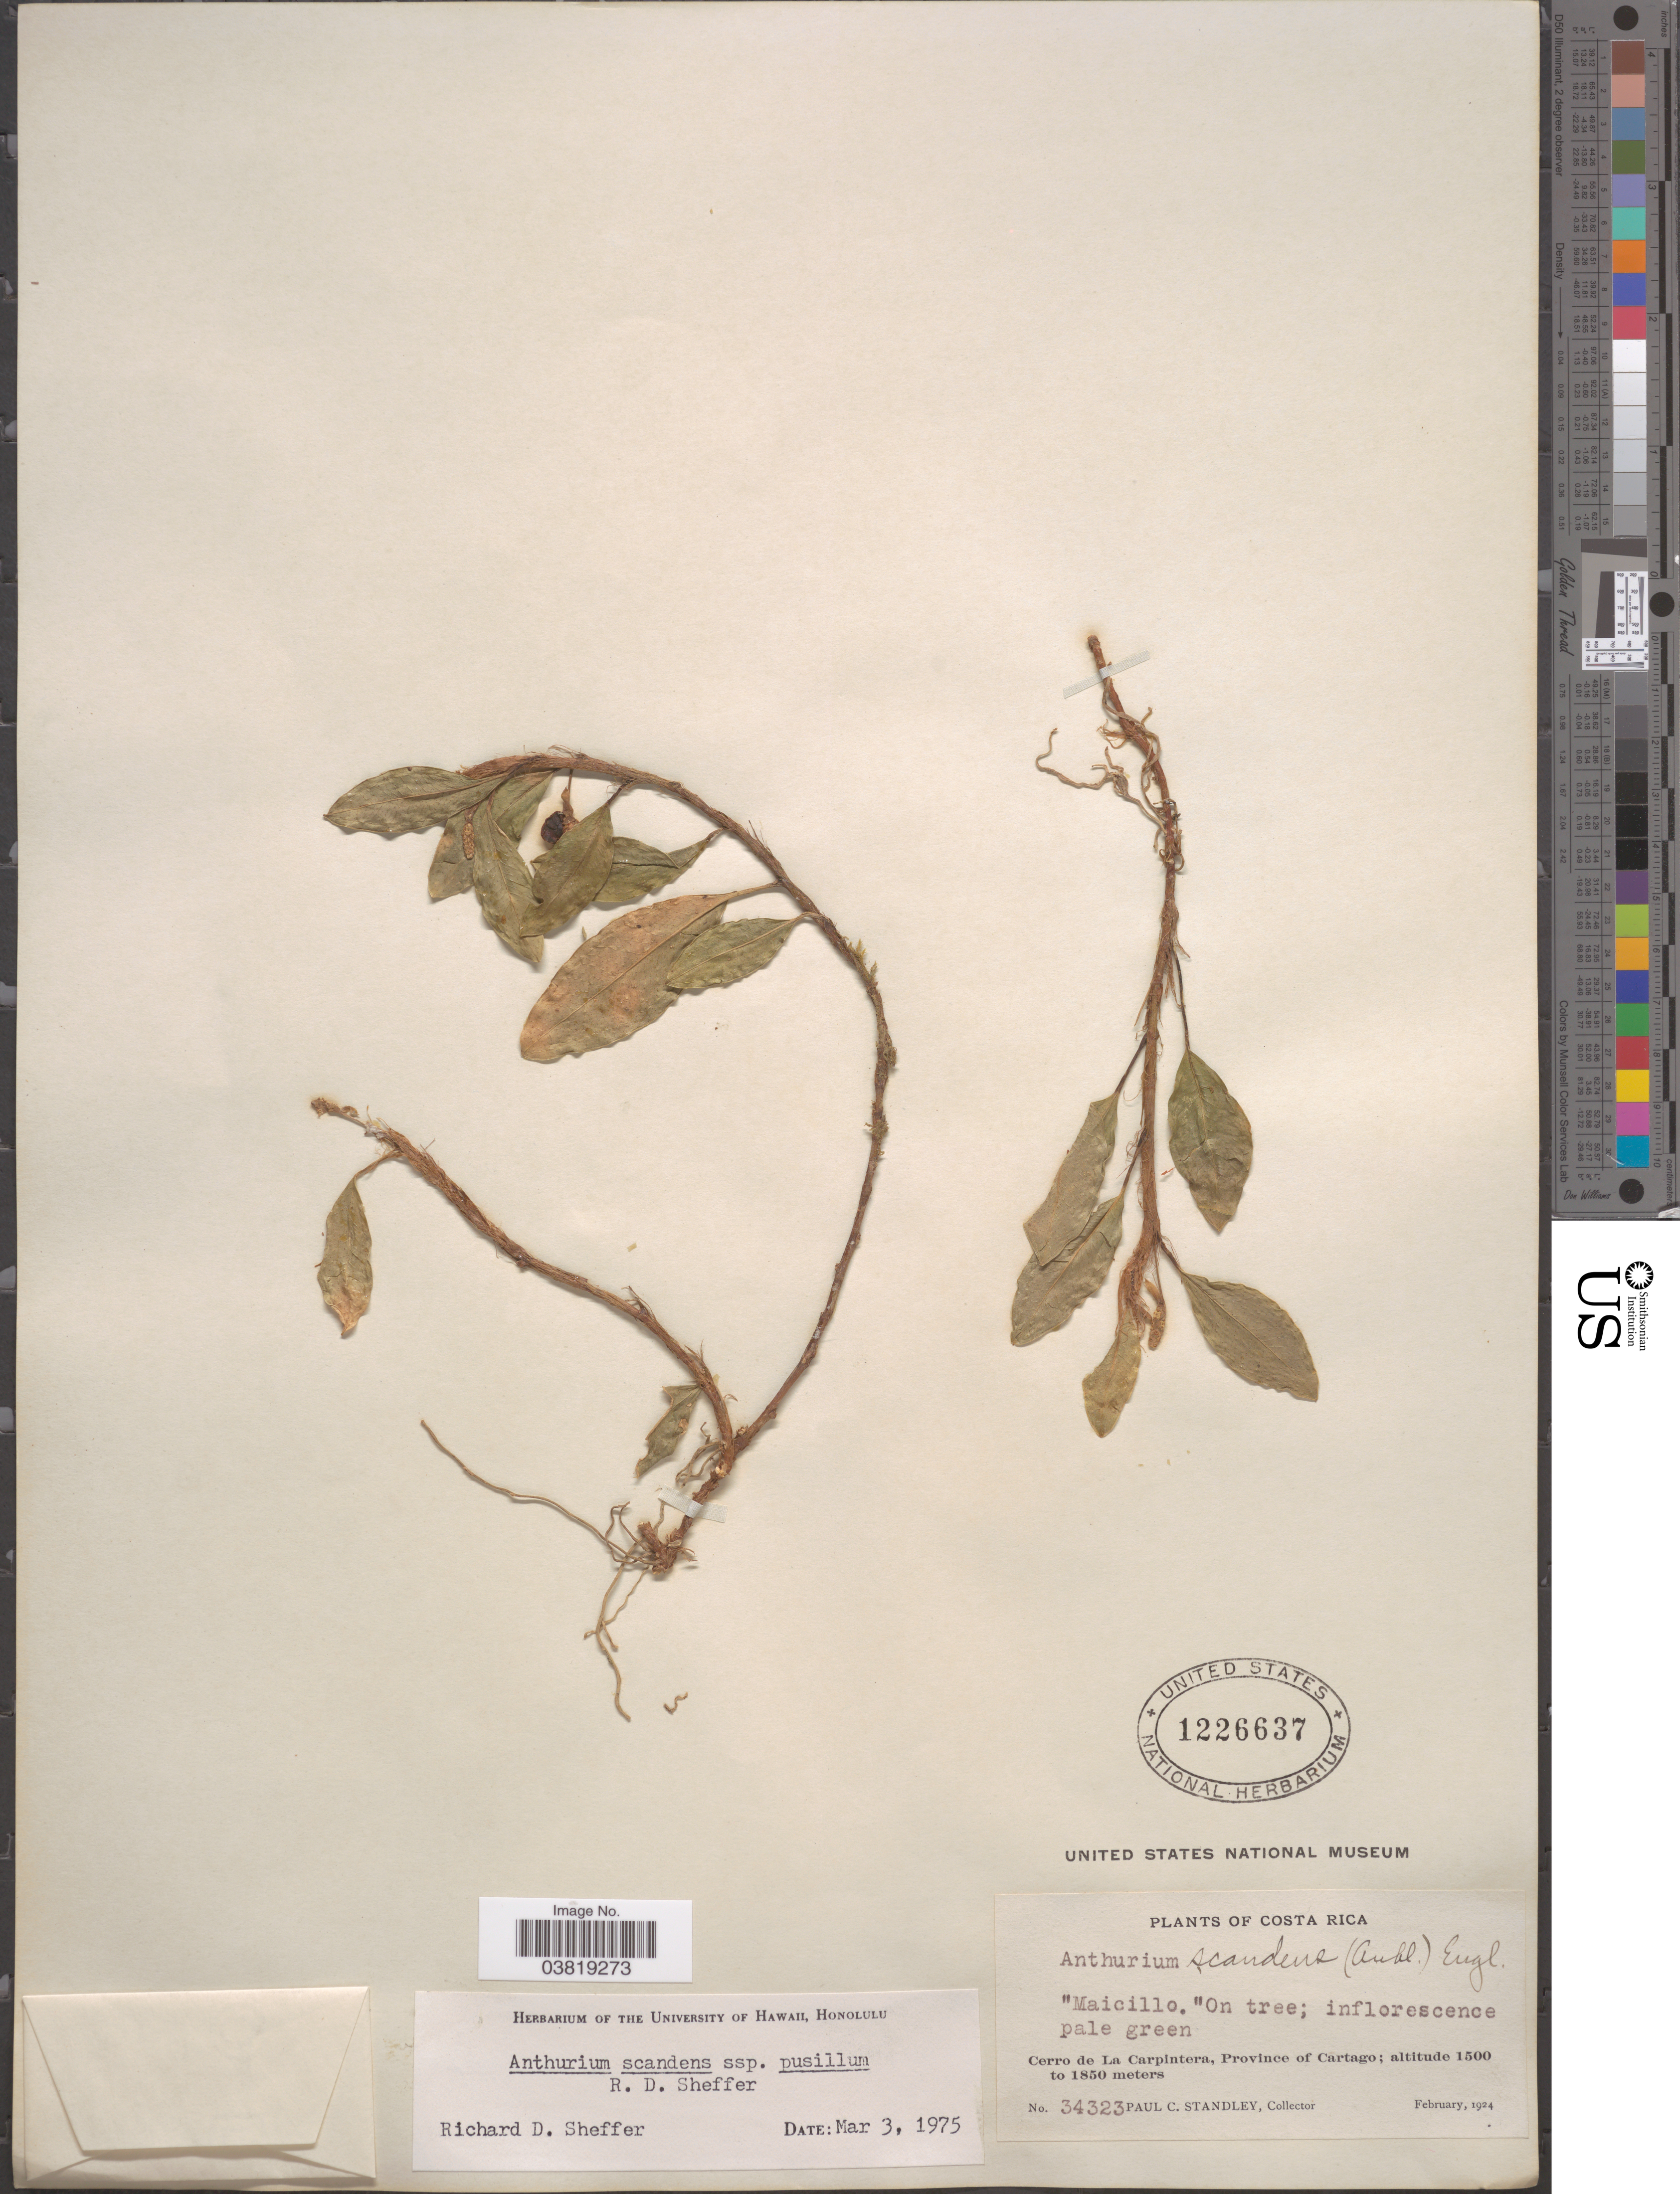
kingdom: Plantae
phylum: Tracheophyta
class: Liliopsida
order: Alismatales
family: Araceae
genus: Anthurium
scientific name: Anthurium scandens subsp. pusillum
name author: Sheffer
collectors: P. C. Standley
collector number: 34323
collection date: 1924-02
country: Costa Rica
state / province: Cartago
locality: Cerro de La Carpintera.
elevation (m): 1500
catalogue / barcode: US 1226637